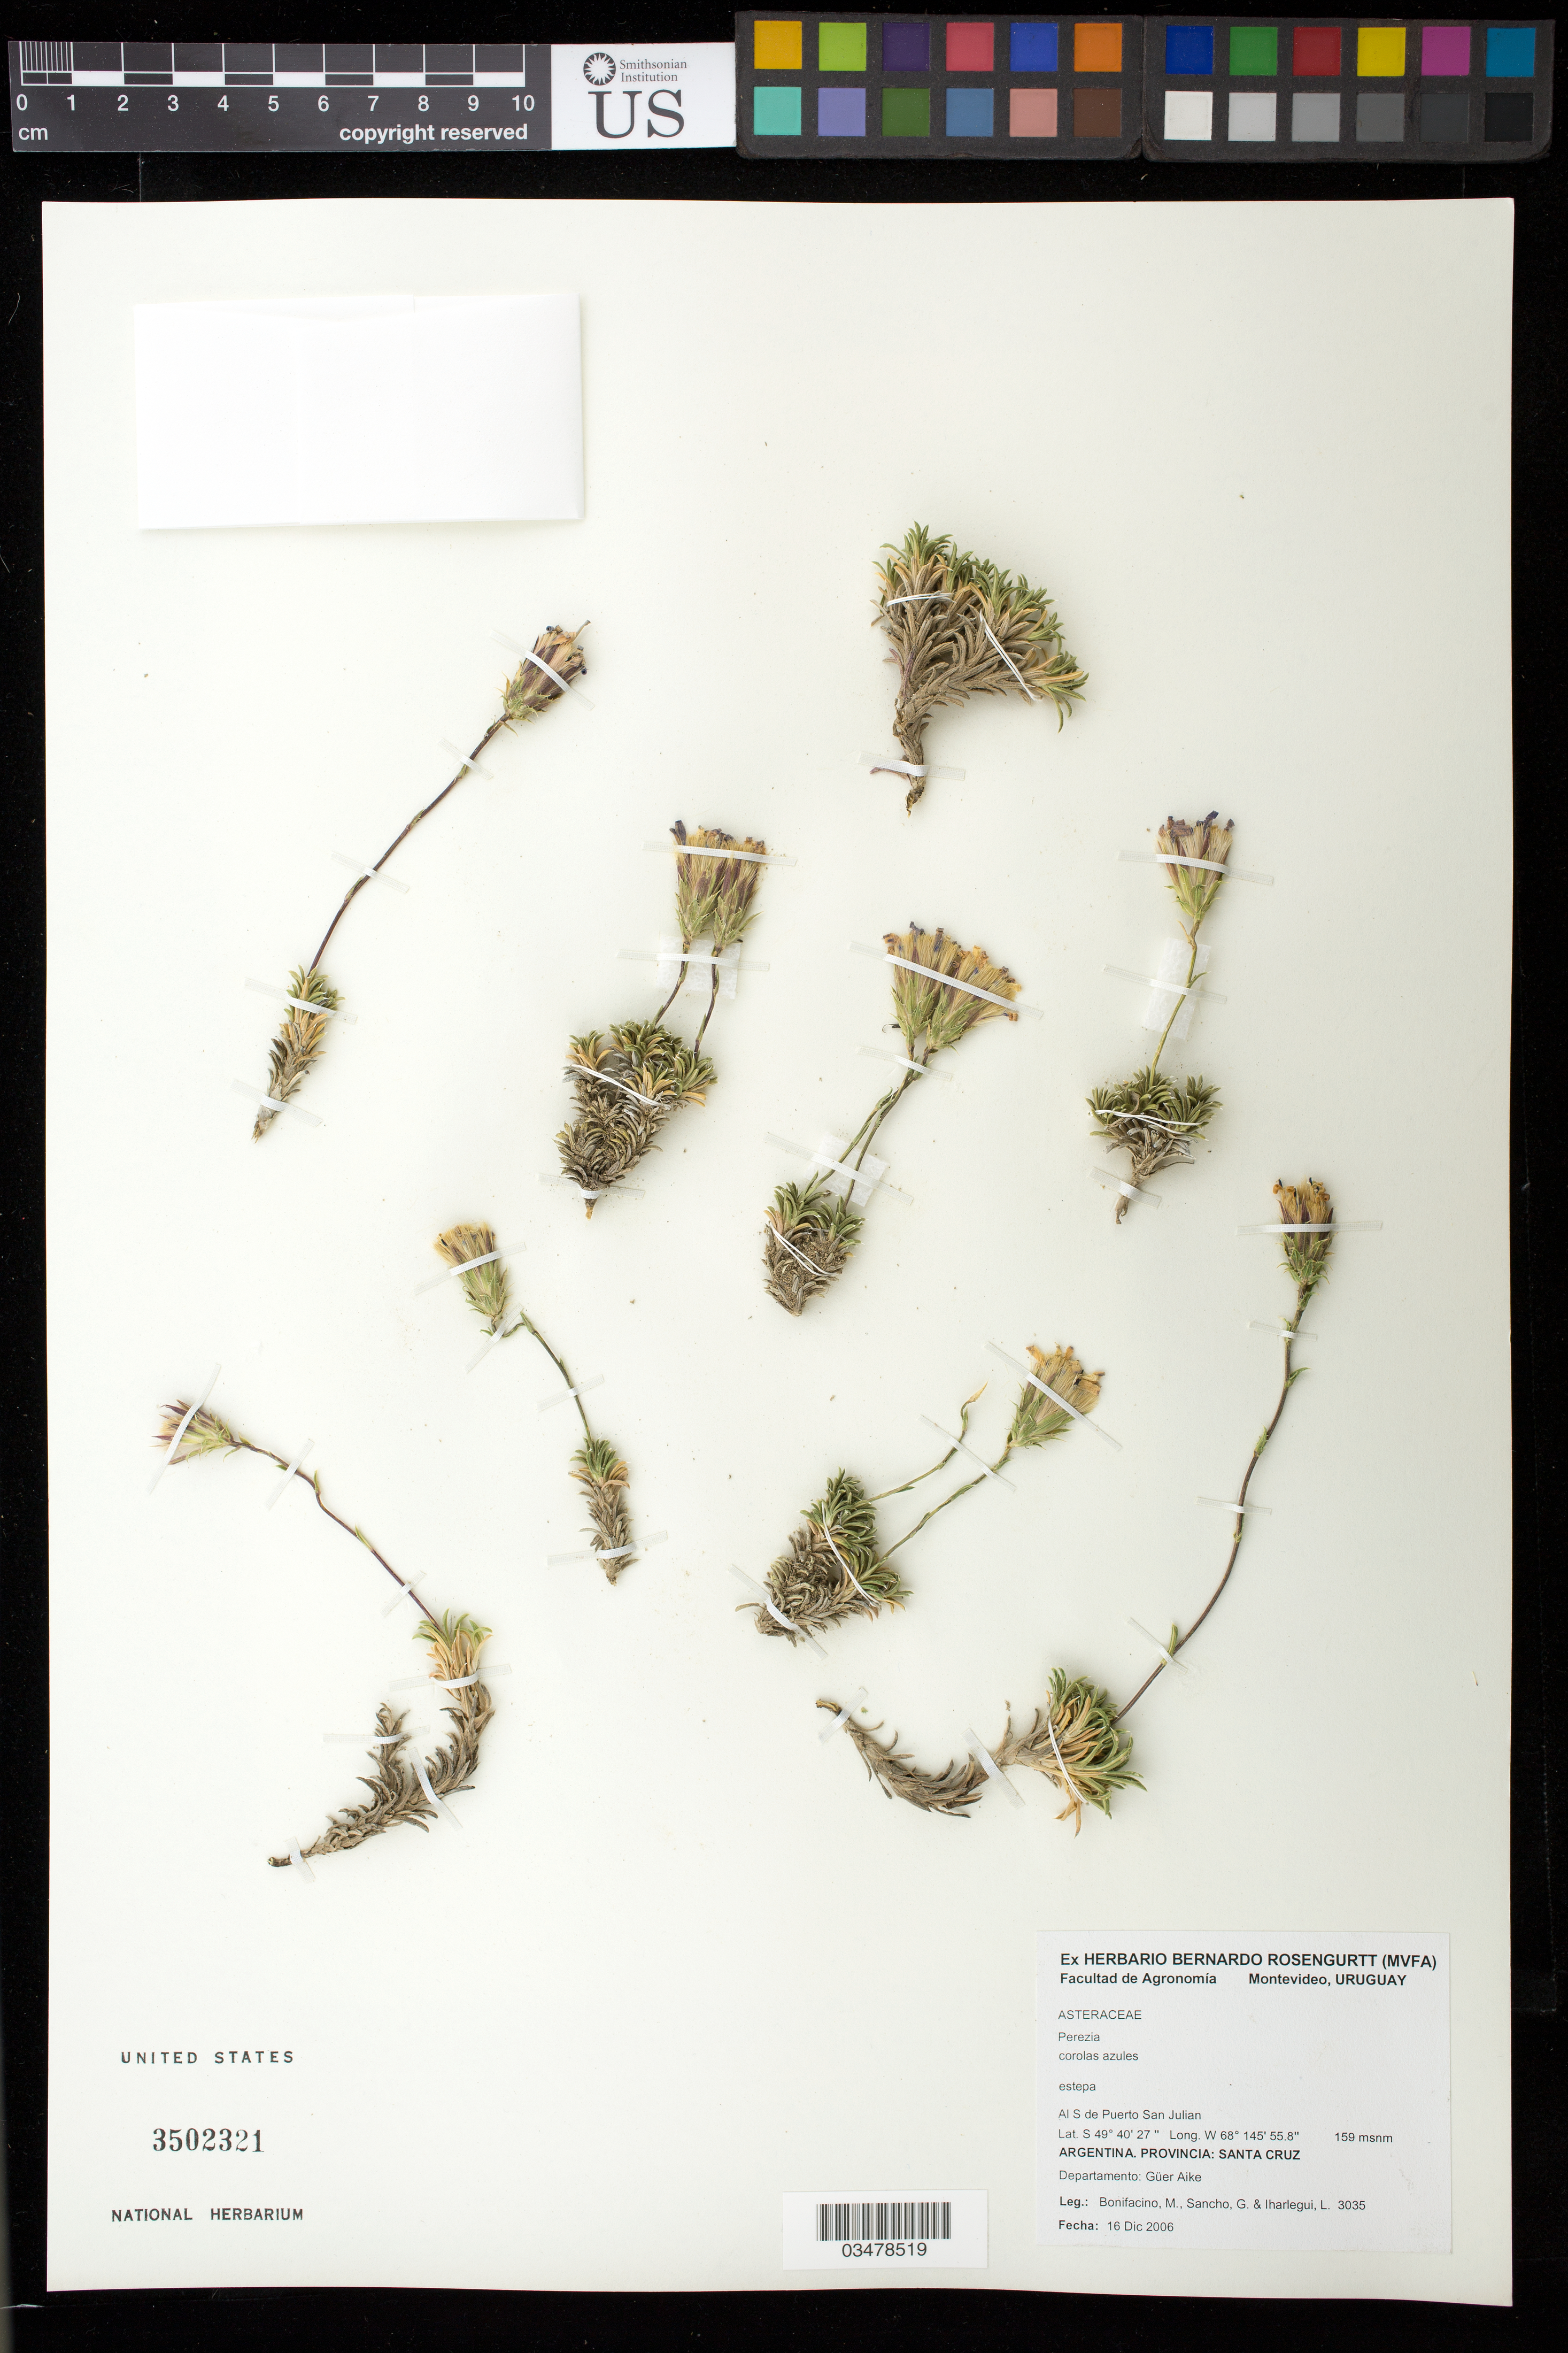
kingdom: Plantae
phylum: Tracheophyta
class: Magnoliopsida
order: Asterales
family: Asteraceae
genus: Perezia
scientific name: Perezia sp.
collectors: M. Bonifacino, G. Sancho & L. Iharlegui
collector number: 3035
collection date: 2006-12-16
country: Argentina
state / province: Santa Cruz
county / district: Guer Aike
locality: Al S de Puerto San Julian.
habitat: Estepa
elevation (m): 159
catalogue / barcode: US 3502321